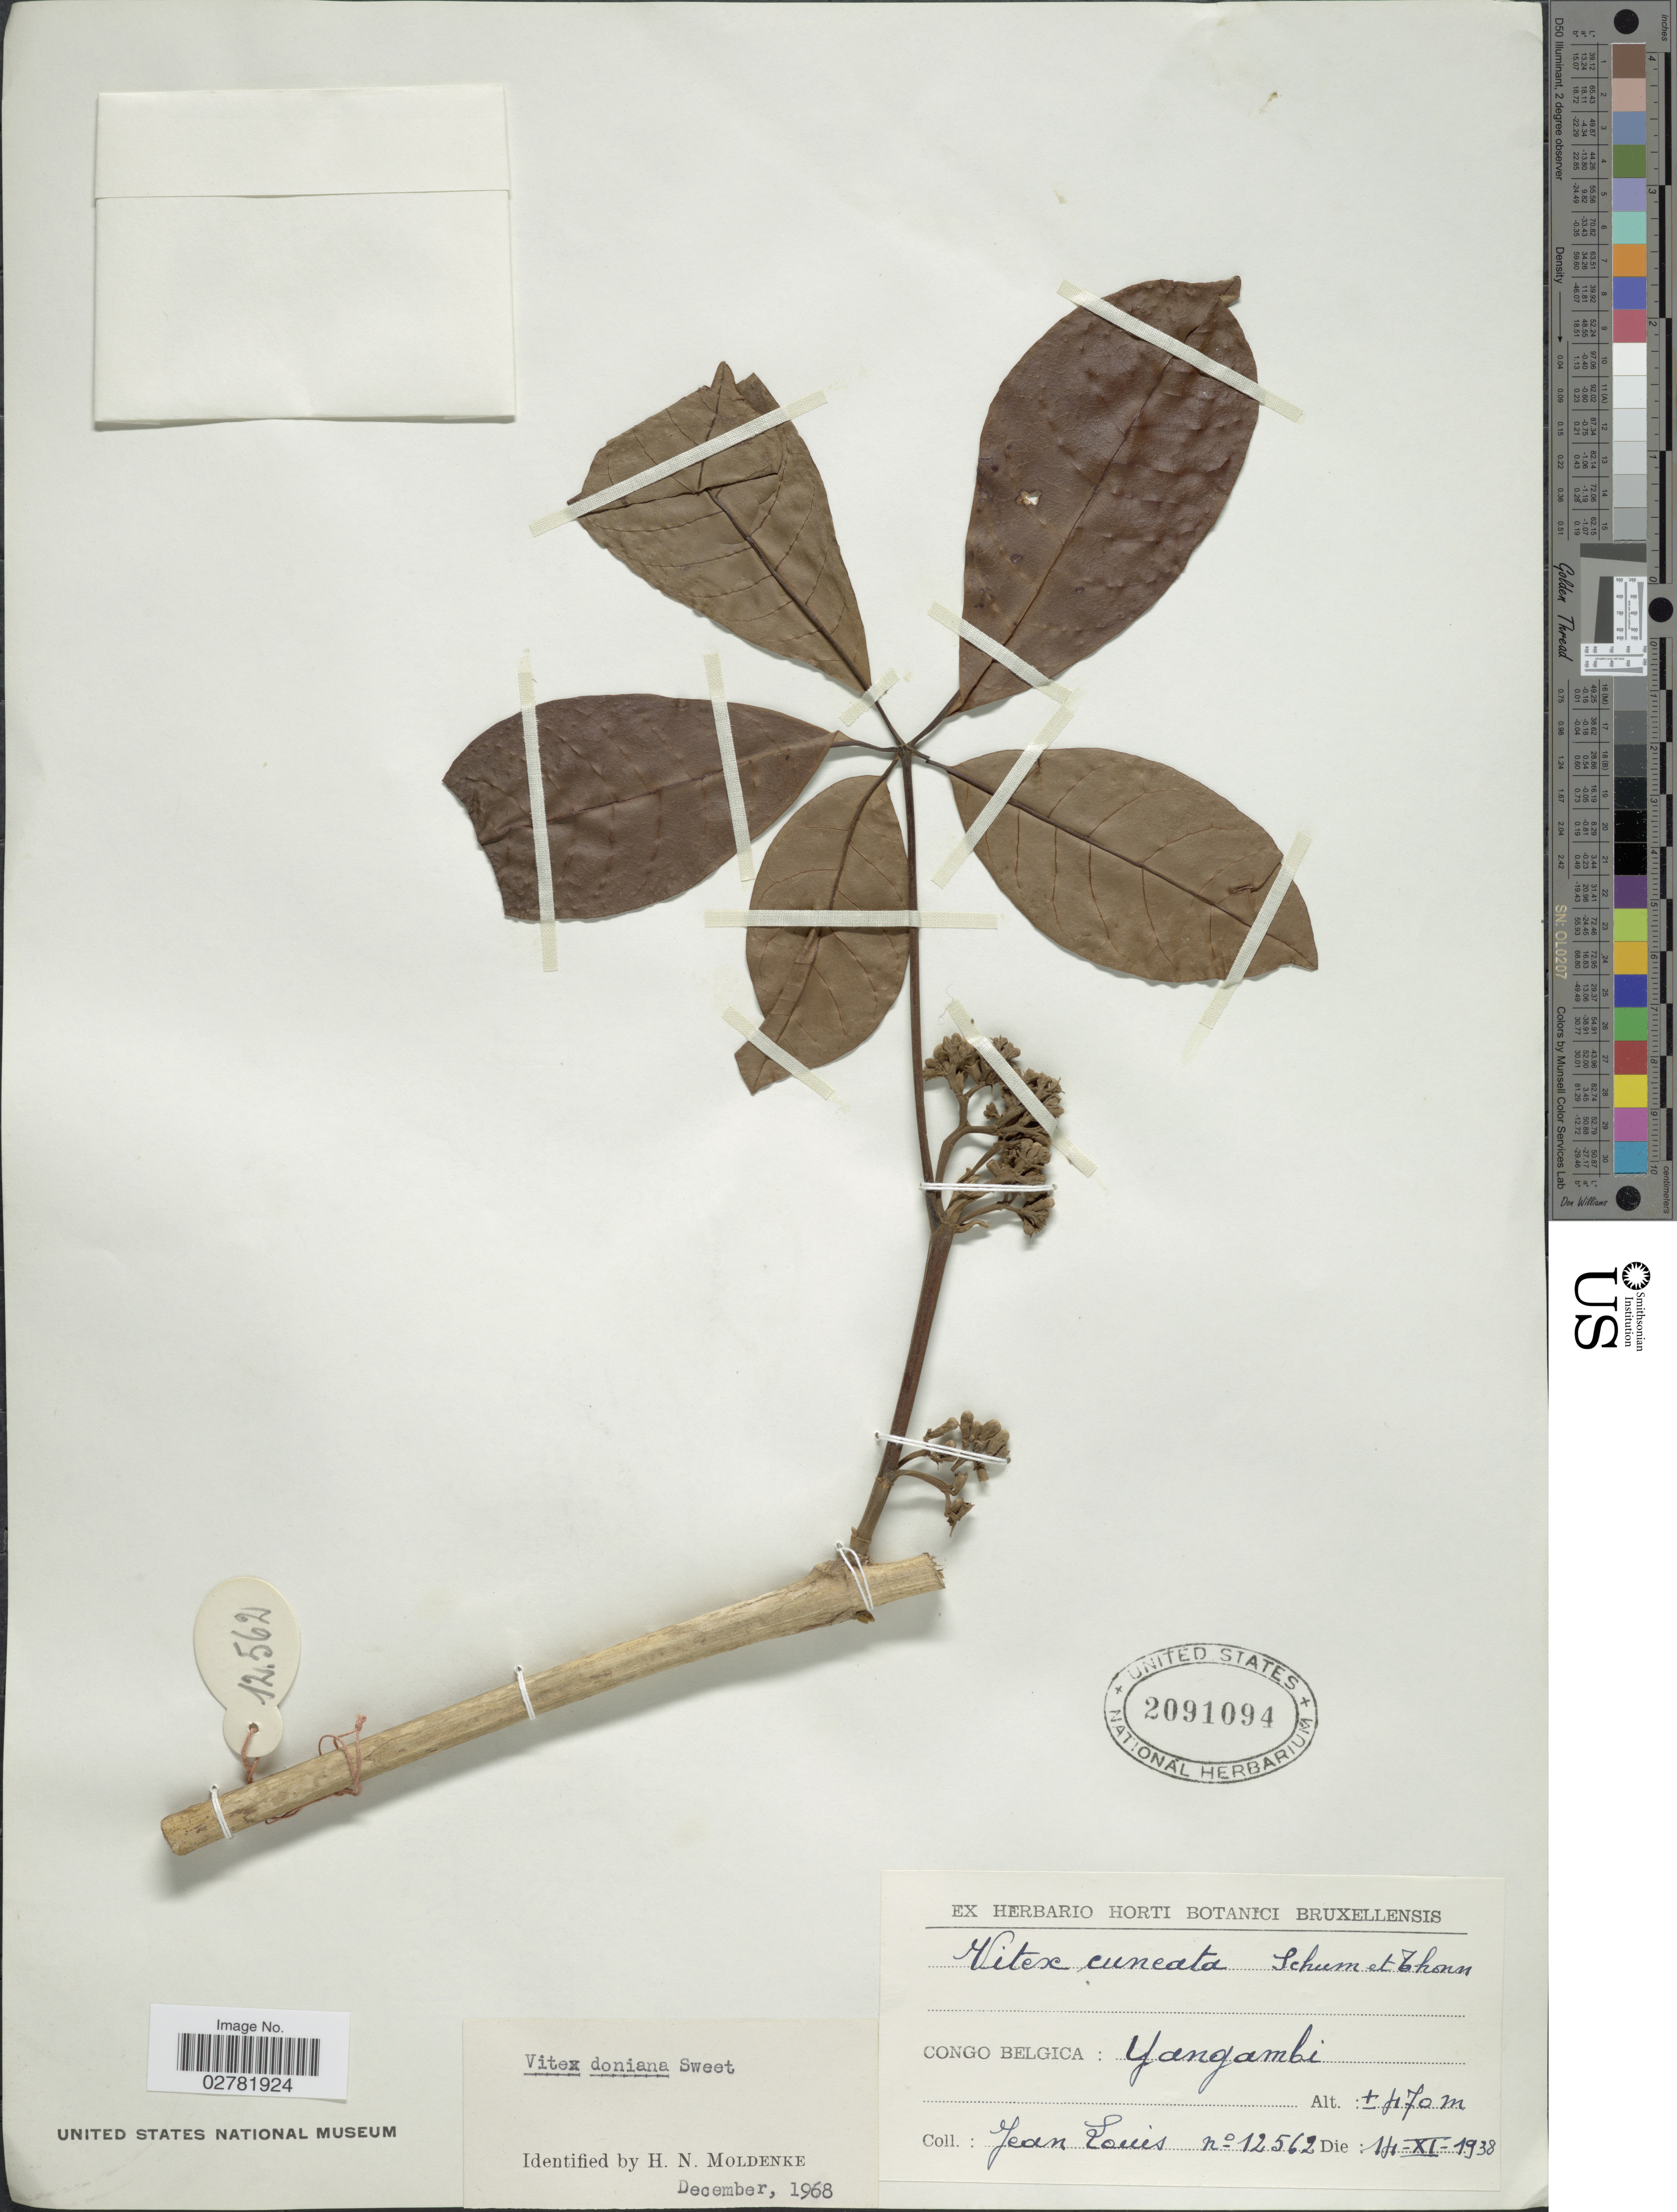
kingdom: Plantae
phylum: Tracheophyta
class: Magnoliopsida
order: Lamiales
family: Lamiaceae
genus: Vitex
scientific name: Vitex doniana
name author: Sweet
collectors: J. Louis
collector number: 12562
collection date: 1938-11-14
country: Congo, Democratic Republic of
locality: Congo Belgica. Yangambi.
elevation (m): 470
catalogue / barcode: US 2091094